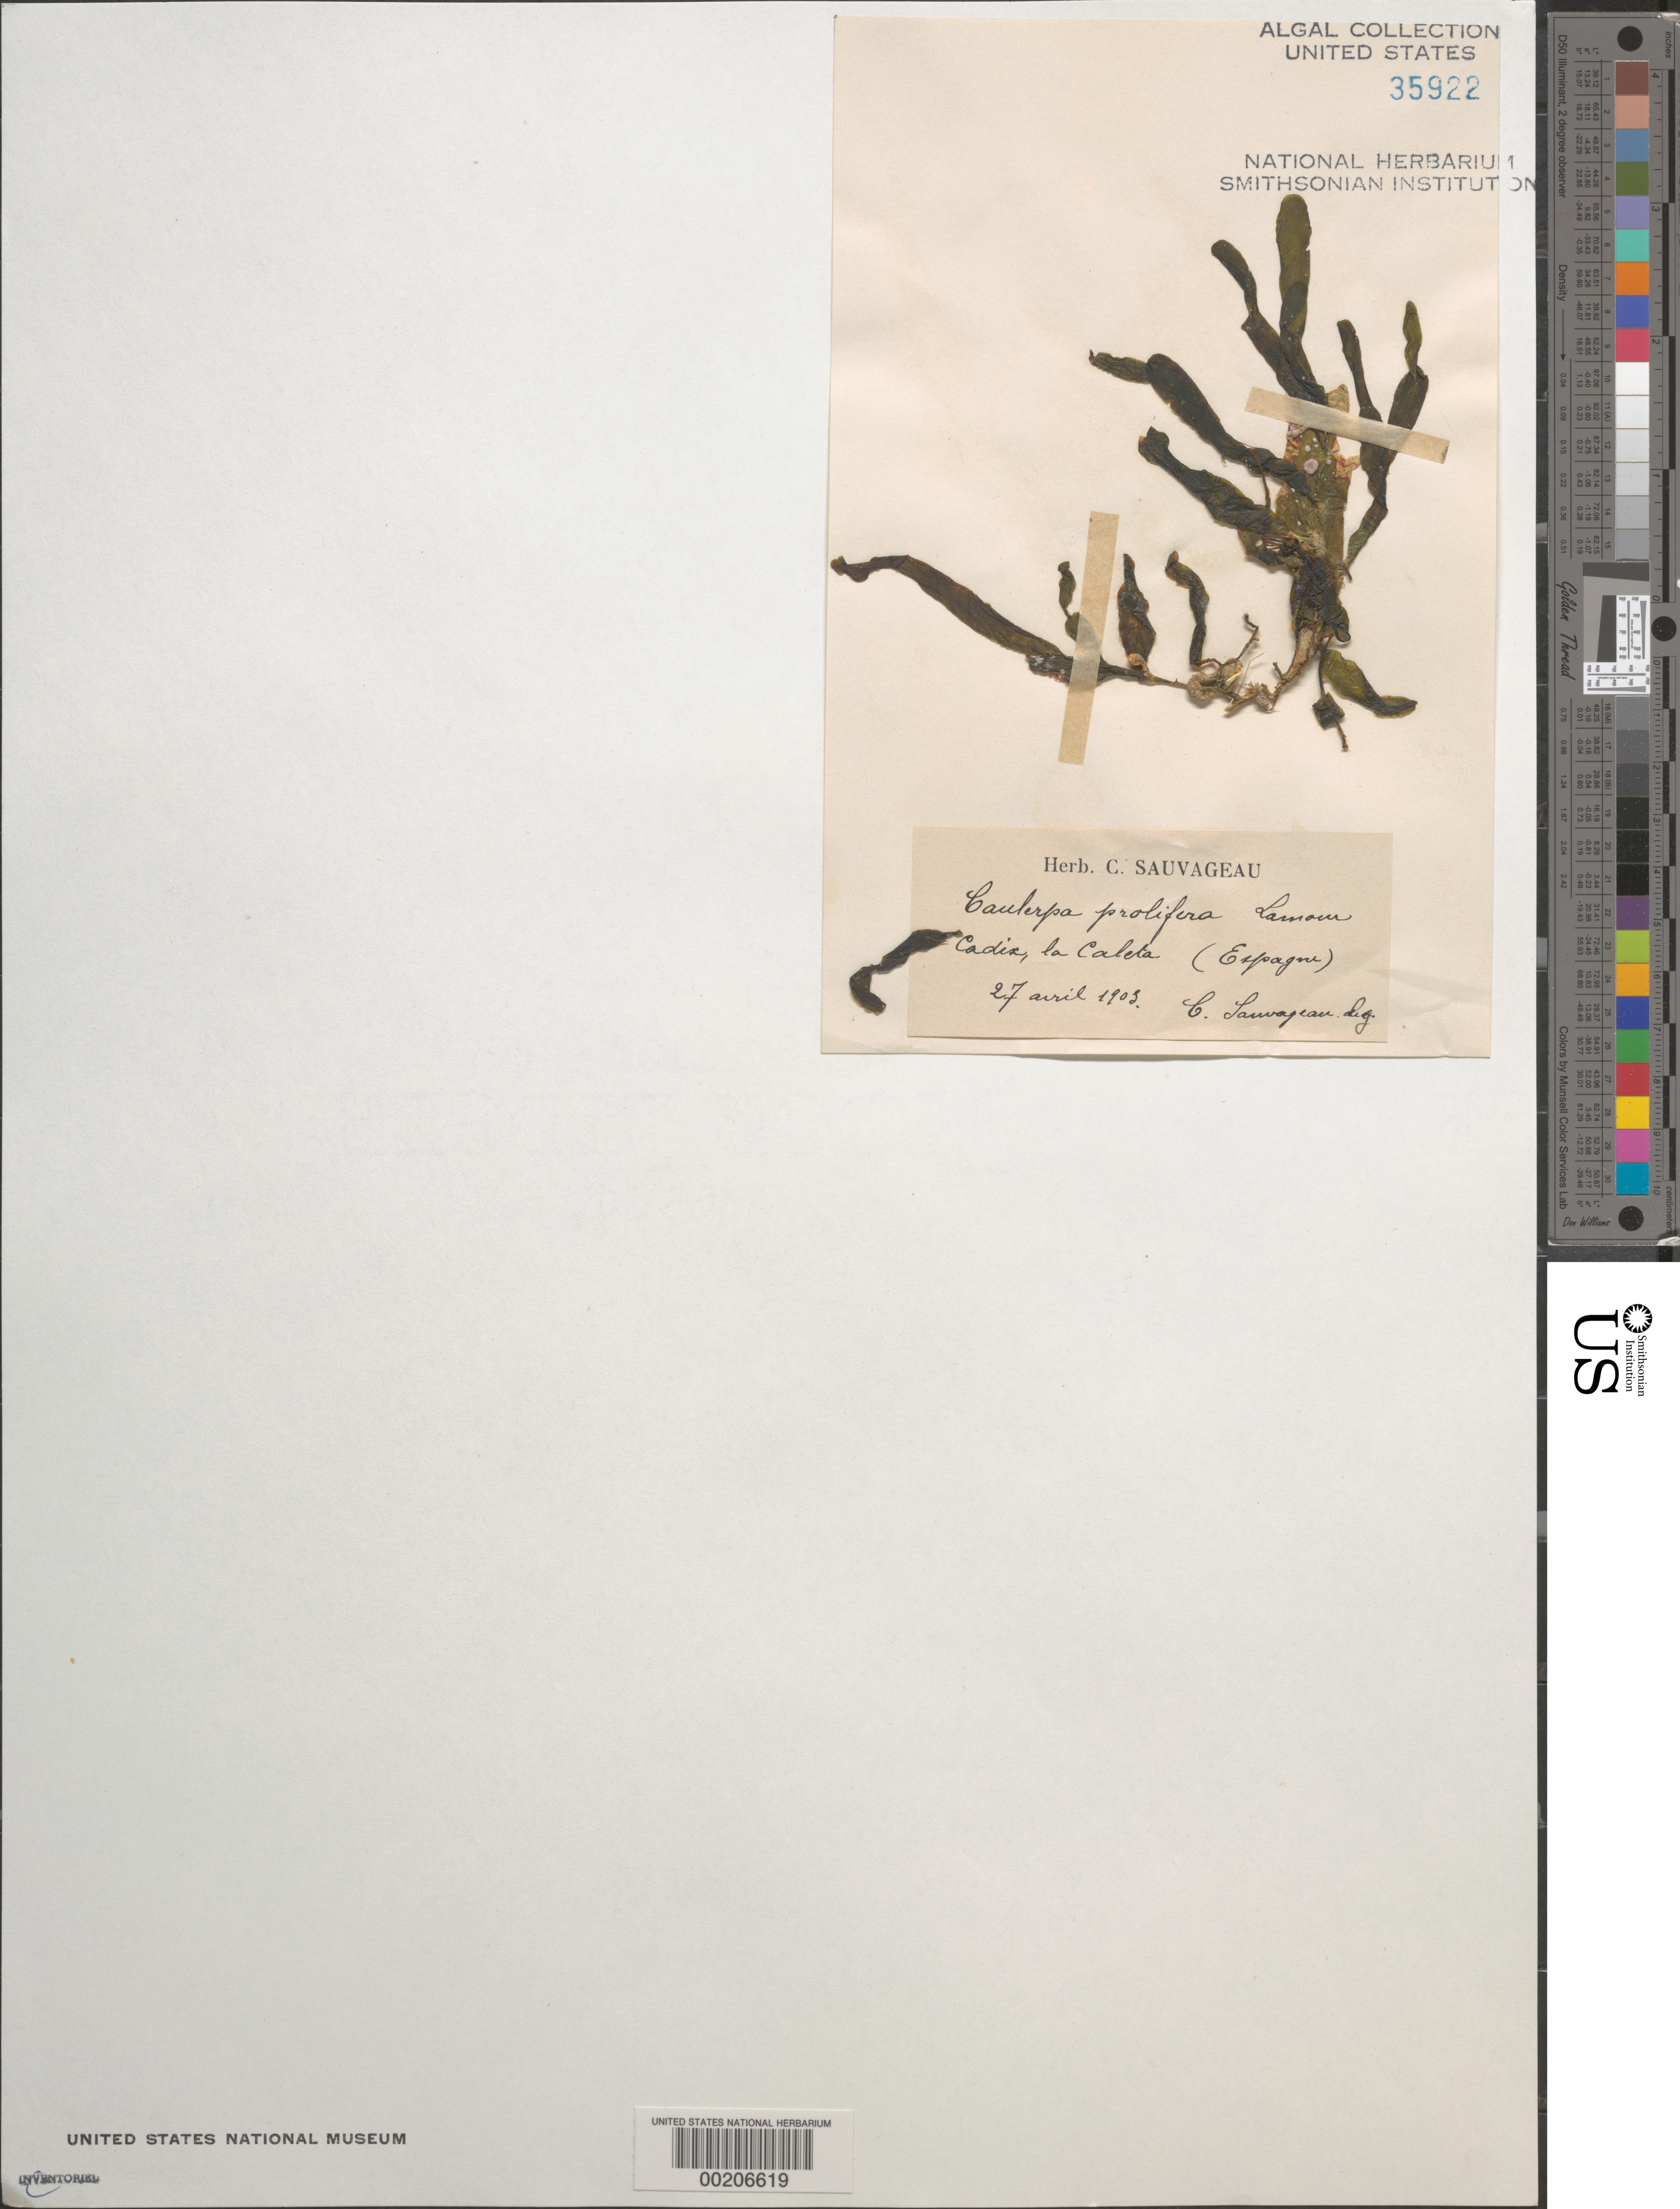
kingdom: Plantae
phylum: Chlorophyta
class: Ulvophyceae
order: Bryopsidales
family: Caulerpaceae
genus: Caulerpa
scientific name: Caulerpa prolifera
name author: (Forssk.) J.V.Lamouroux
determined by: Sauvageau, C. F.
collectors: C. Sauvageau (herbarium)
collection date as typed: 27 Apr 1903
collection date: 1903-04-27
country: Spain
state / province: Andalucia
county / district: Cadiz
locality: Cadiz, La Caleta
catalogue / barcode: US 35922